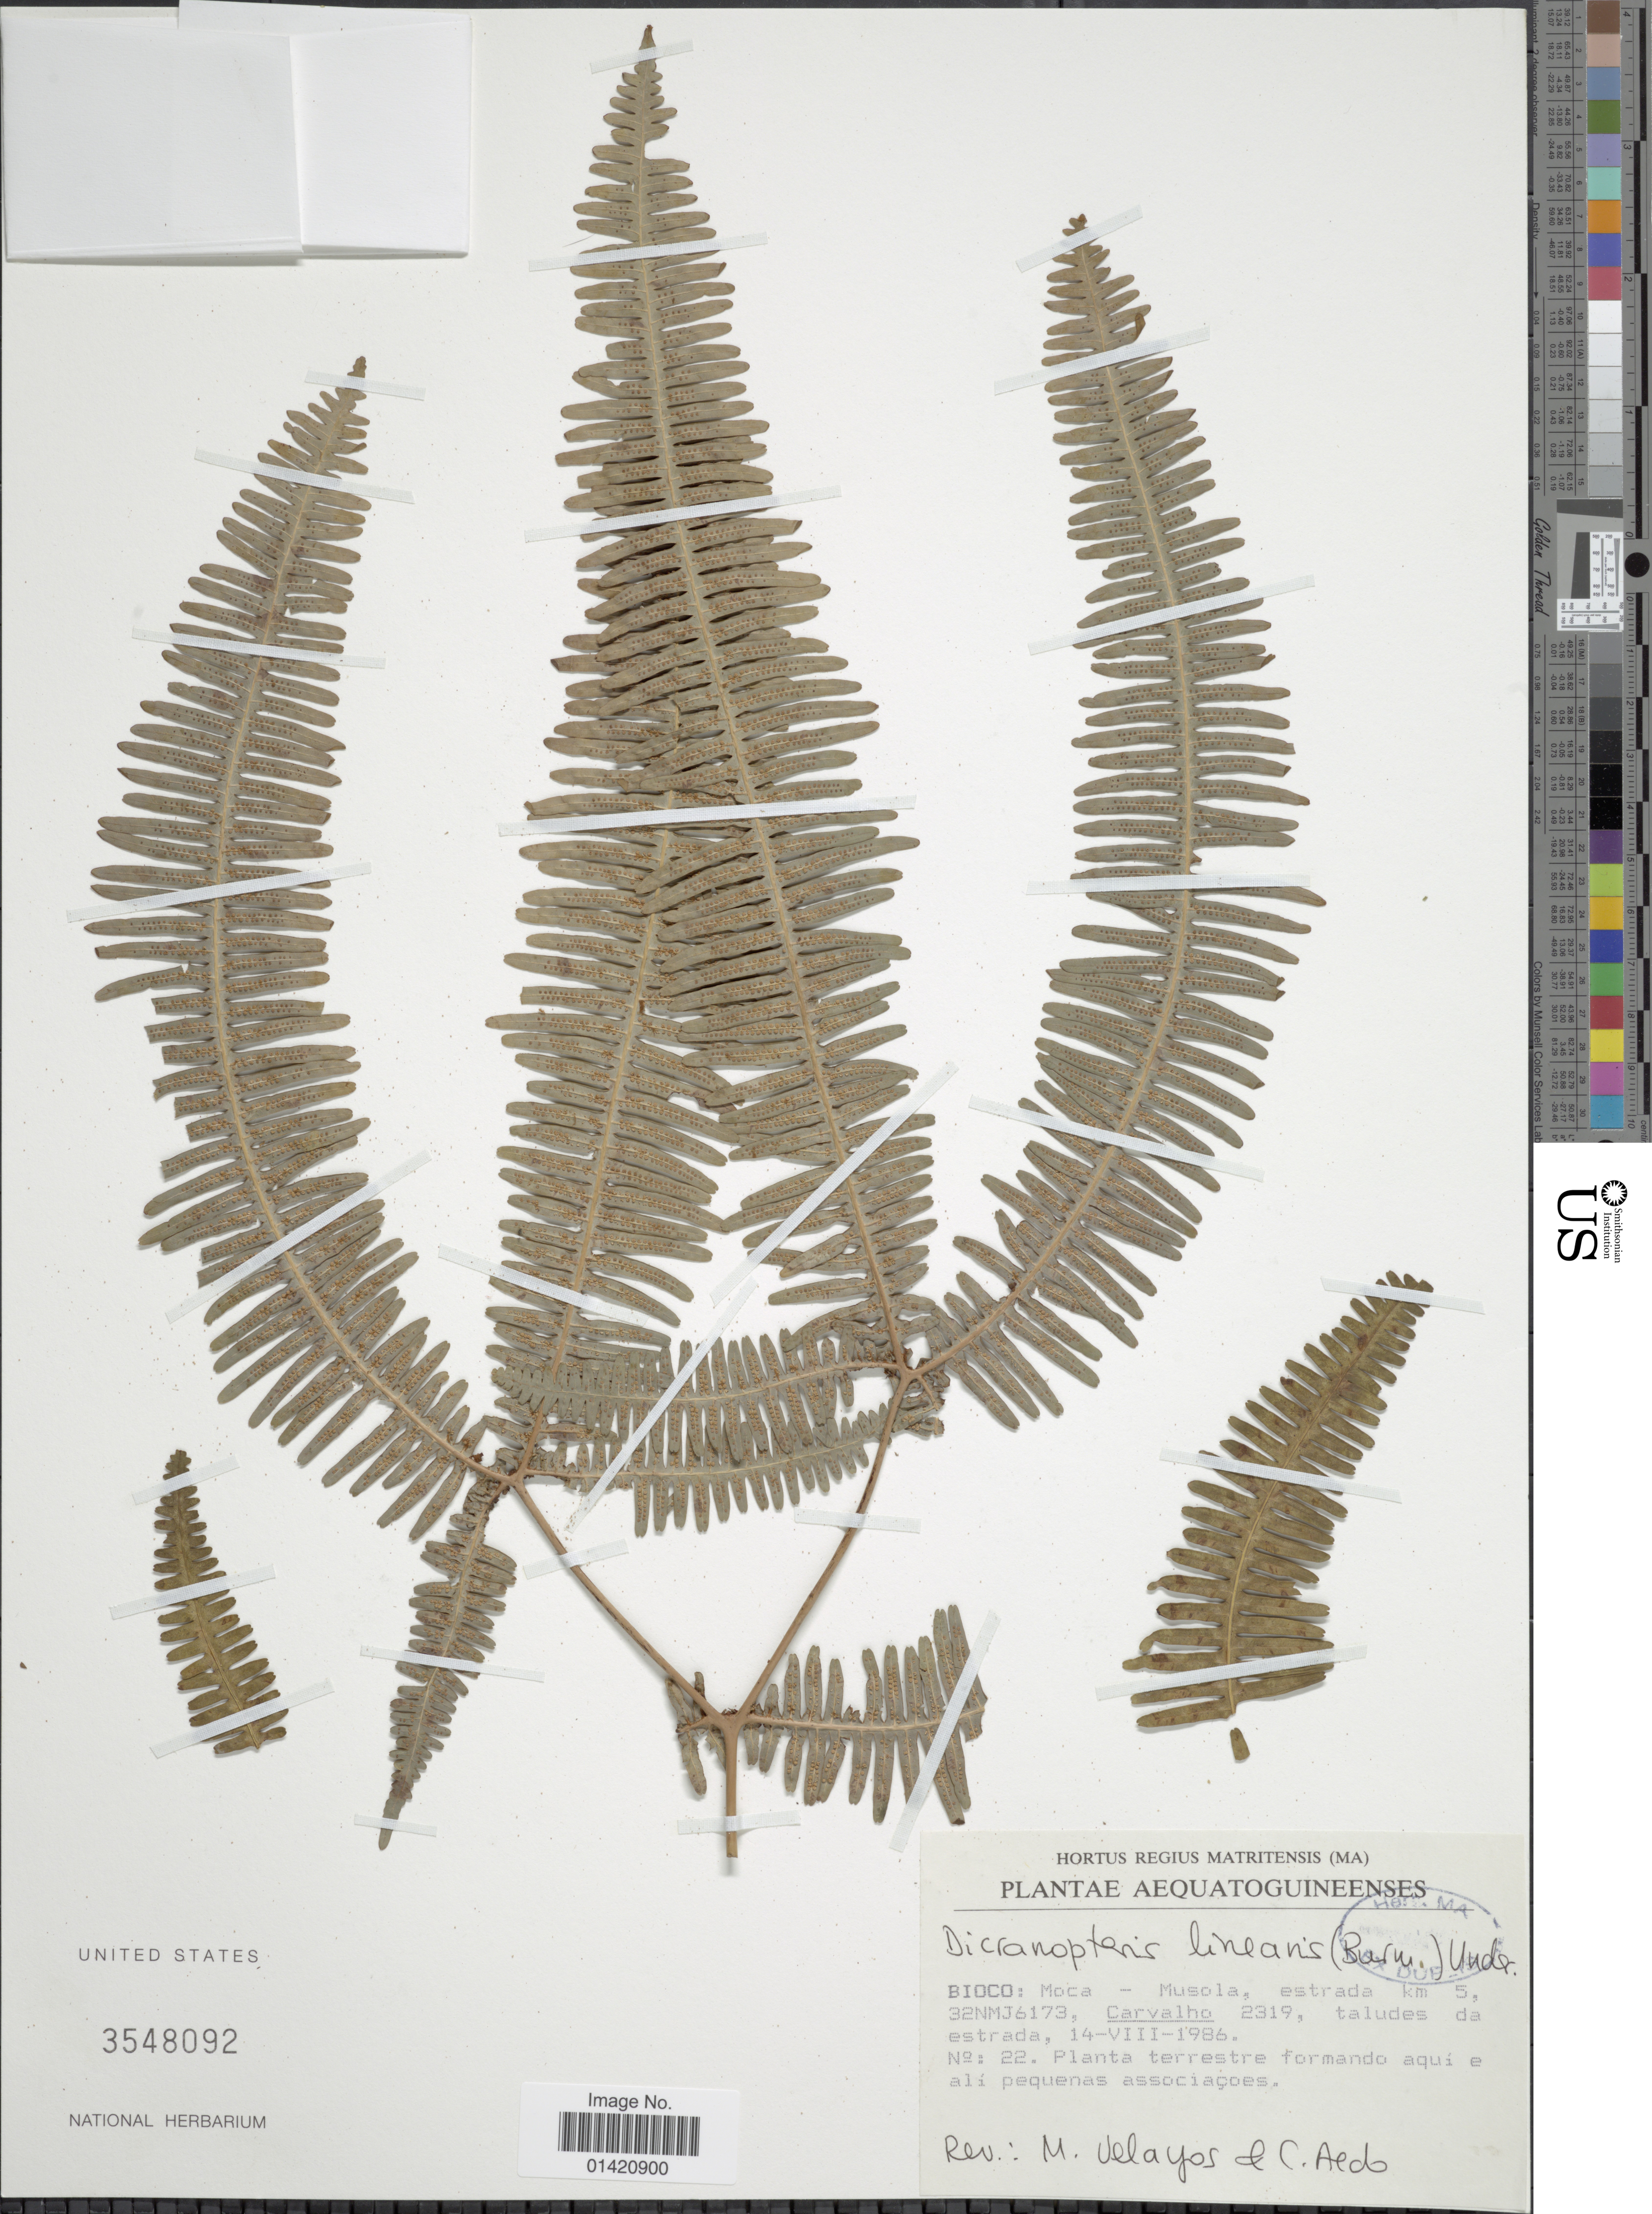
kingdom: Plantae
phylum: Tracheophyta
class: Polypodiopsida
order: Gleicheniales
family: Gleicheniaceae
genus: Dicranopteris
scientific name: Dicranopteris linearis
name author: (Burm. f.) Underw.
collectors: Carvalho, --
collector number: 2319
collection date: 1986-08-14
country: Equatorial Guinea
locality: Bioco: Moca - Musola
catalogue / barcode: US 3548092